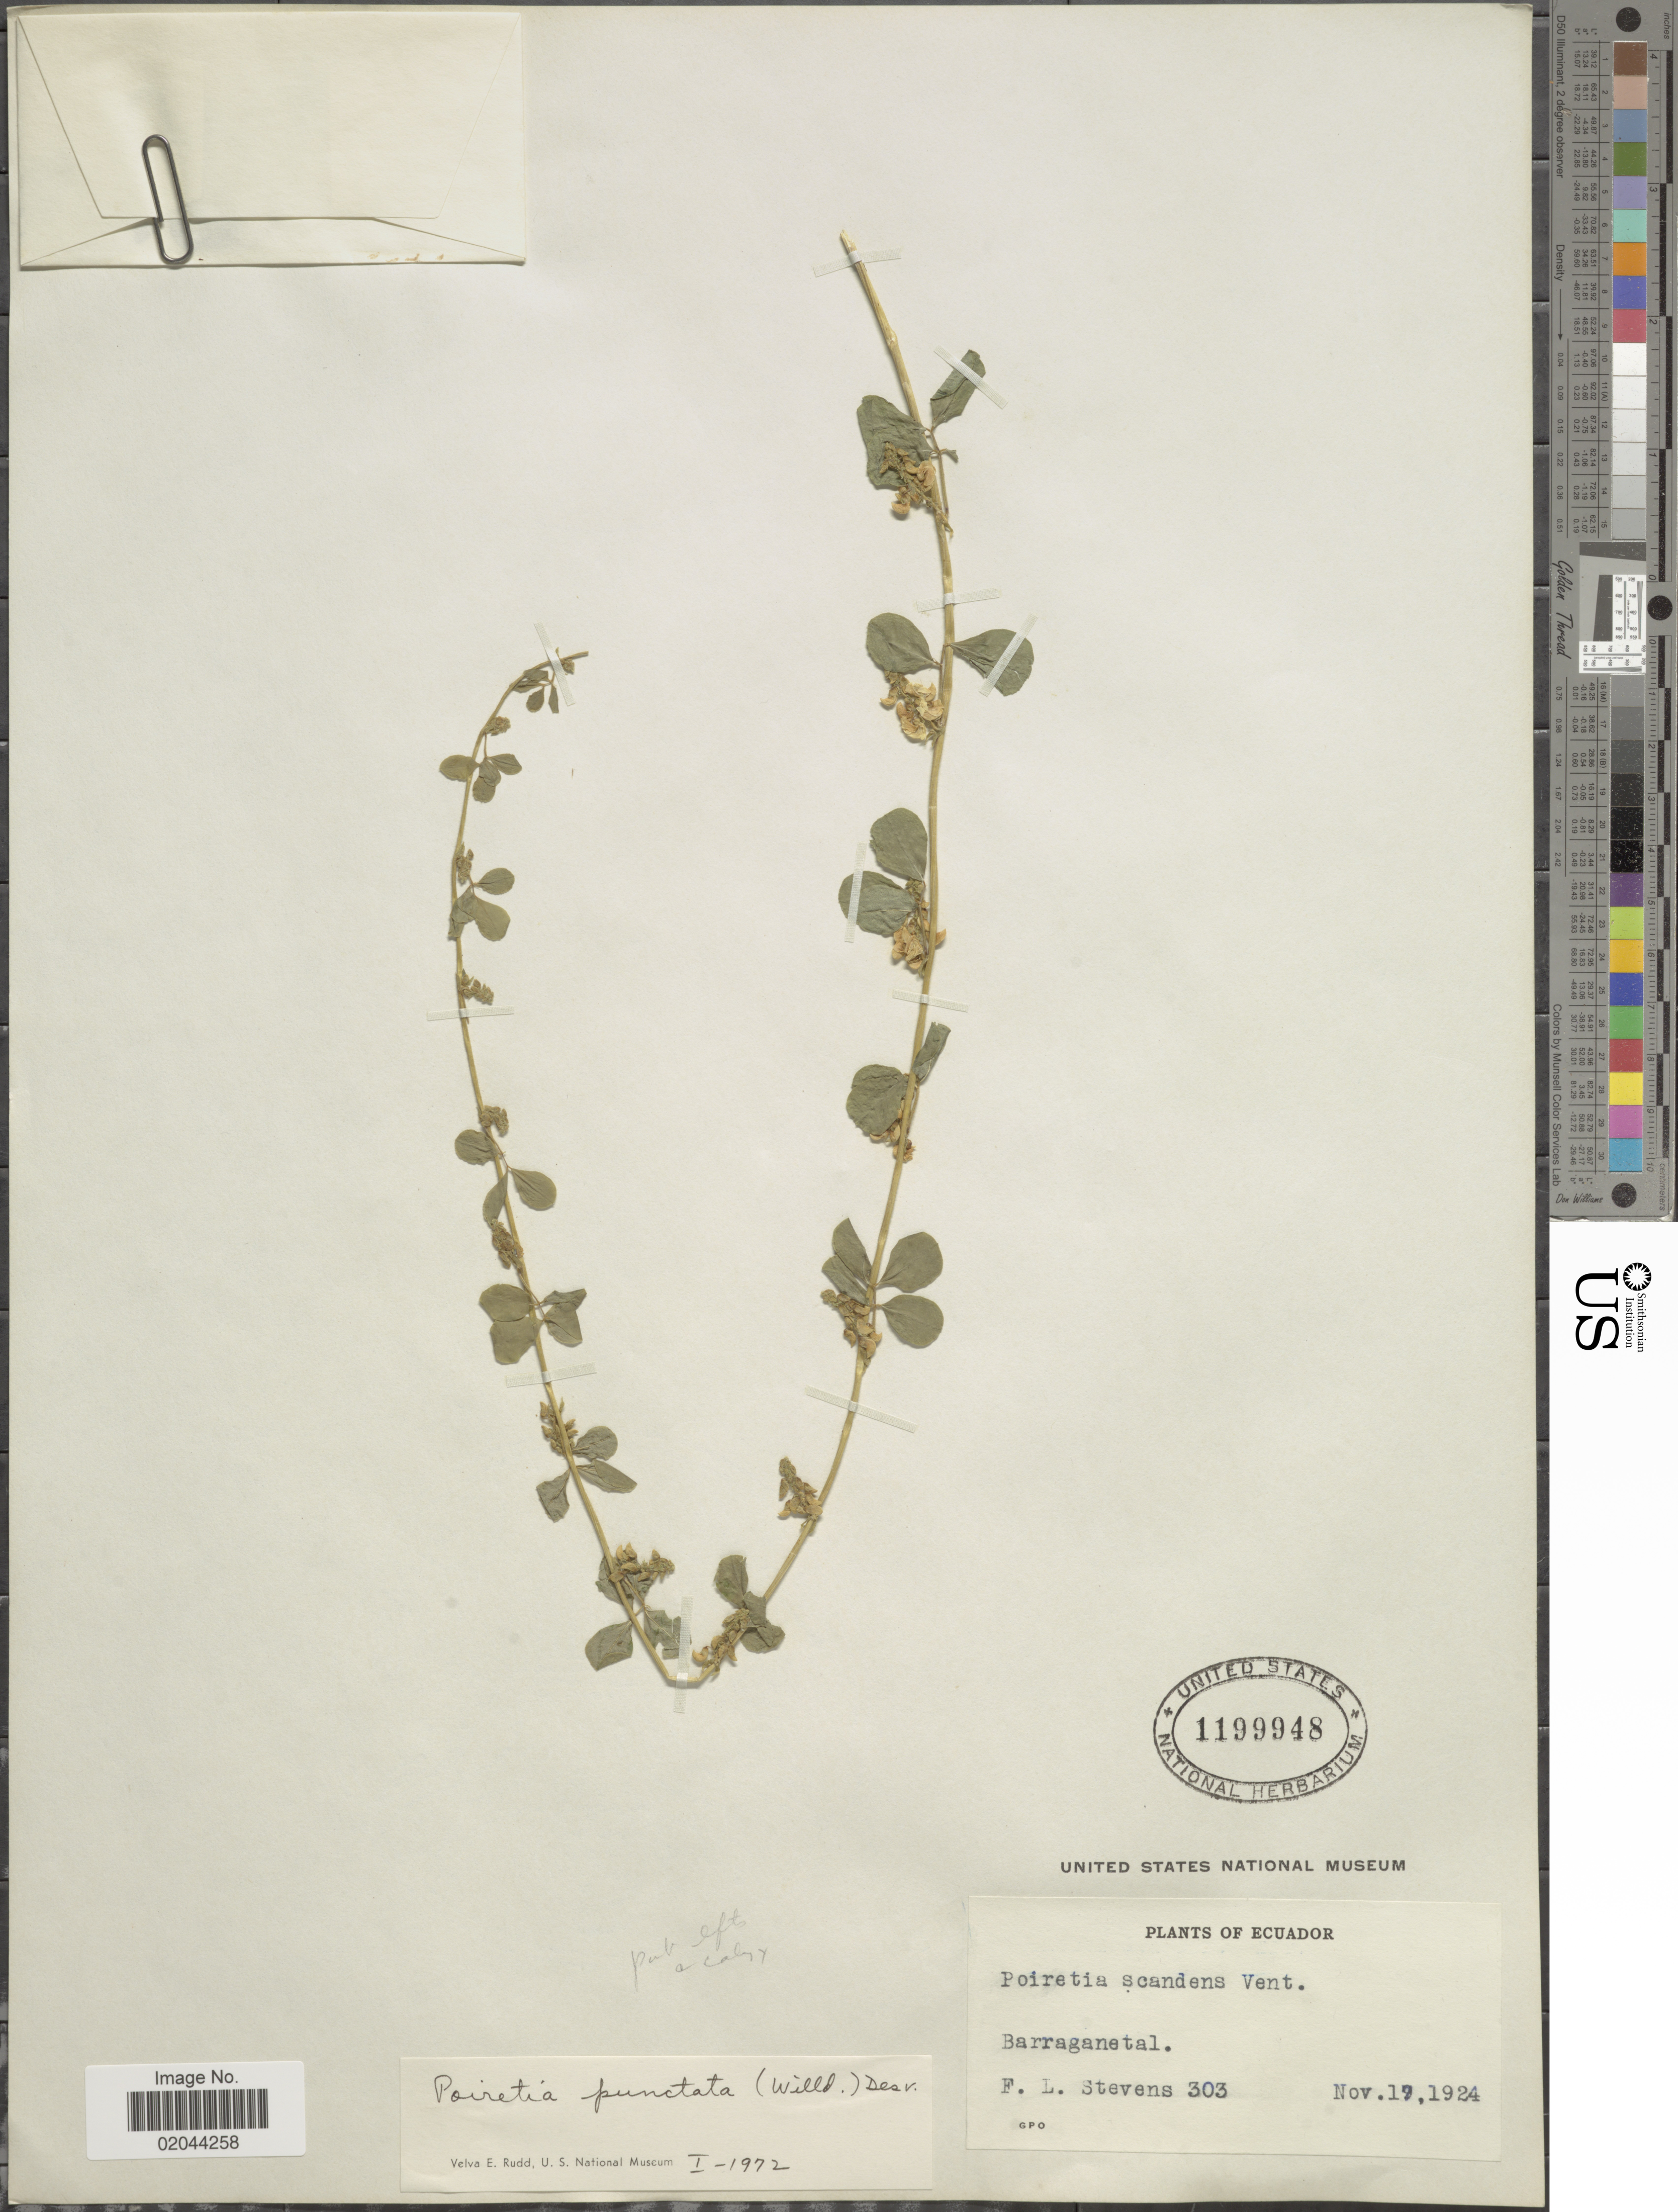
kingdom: Plantae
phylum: Tracheophyta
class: Magnoliopsida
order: Fabales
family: Fabaceae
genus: Poiretia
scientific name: Poiretia punctata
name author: (Willd.) Desv.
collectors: F. L. Stevens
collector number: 303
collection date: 1924-11-17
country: Ecuador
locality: Barraganetal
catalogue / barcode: US 1199948